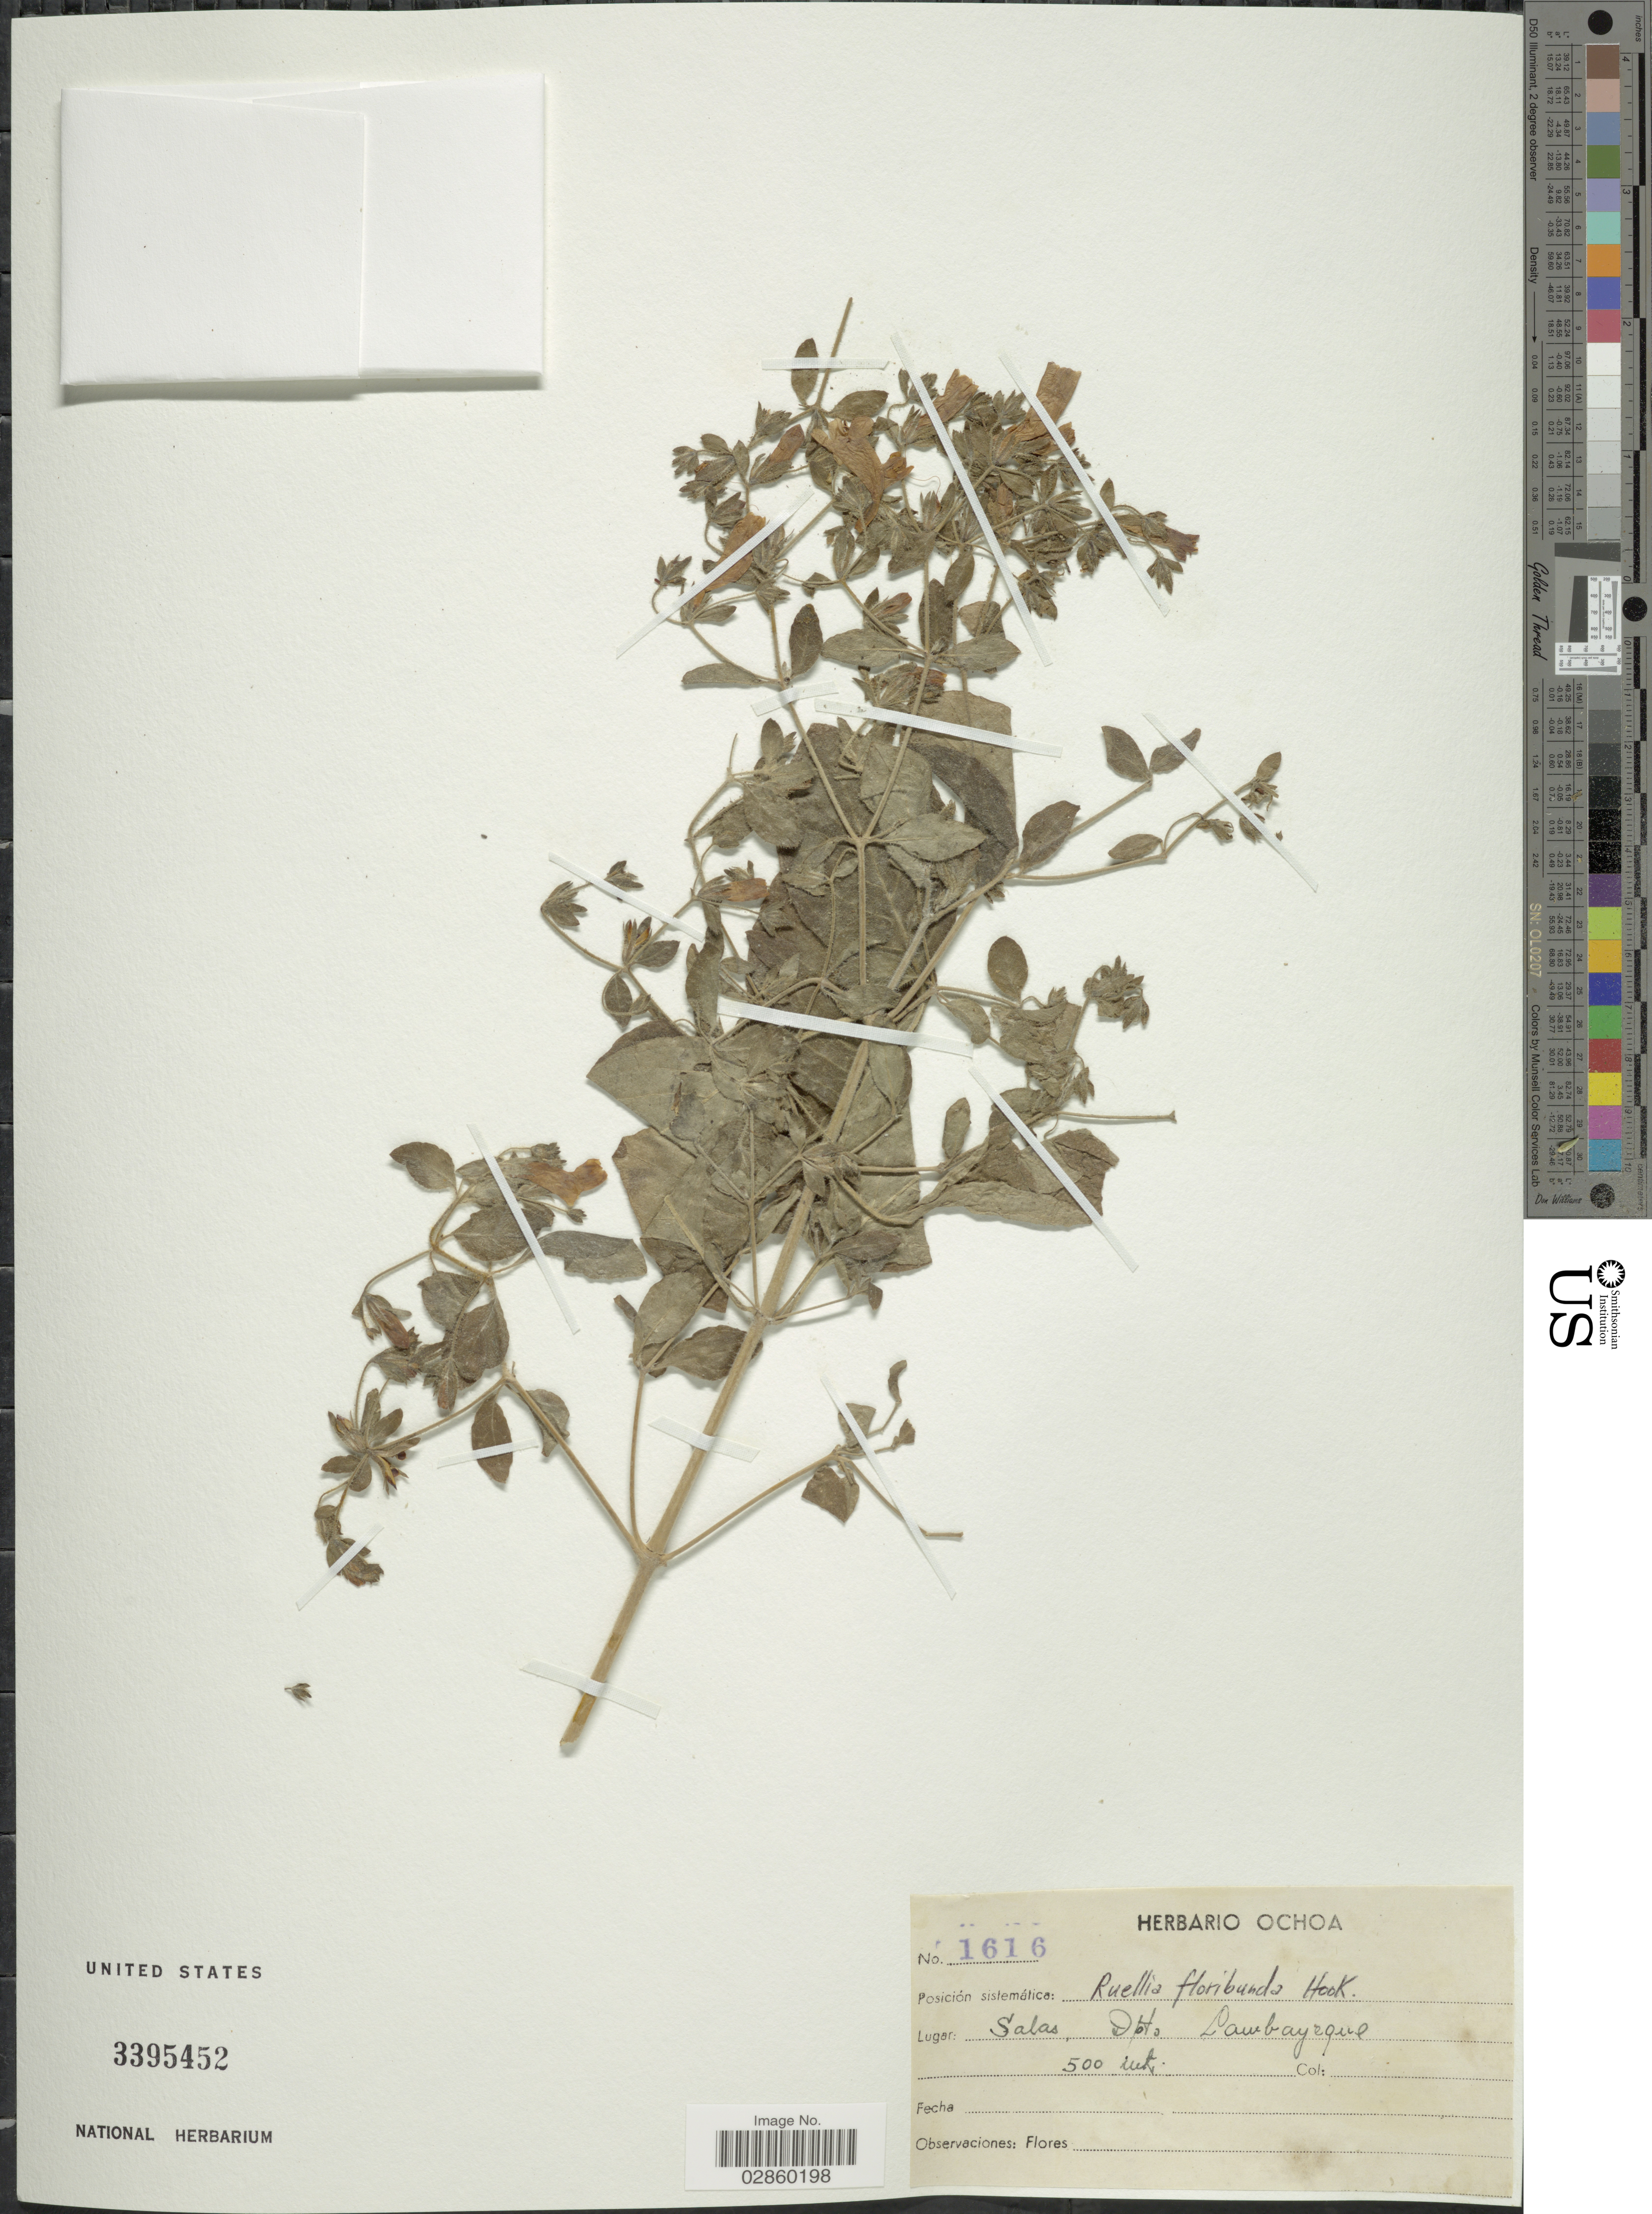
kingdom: Plantae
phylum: Tracheophyta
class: Magnoliopsida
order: Lamiales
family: Acanthaceae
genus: Ruellia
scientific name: Ruellia floribunda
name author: Hook.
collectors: ex herb. Ochoa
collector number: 1616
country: Peru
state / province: Lambayeque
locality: Salas, Dpto. Lambayeque.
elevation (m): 500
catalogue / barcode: US 3395452